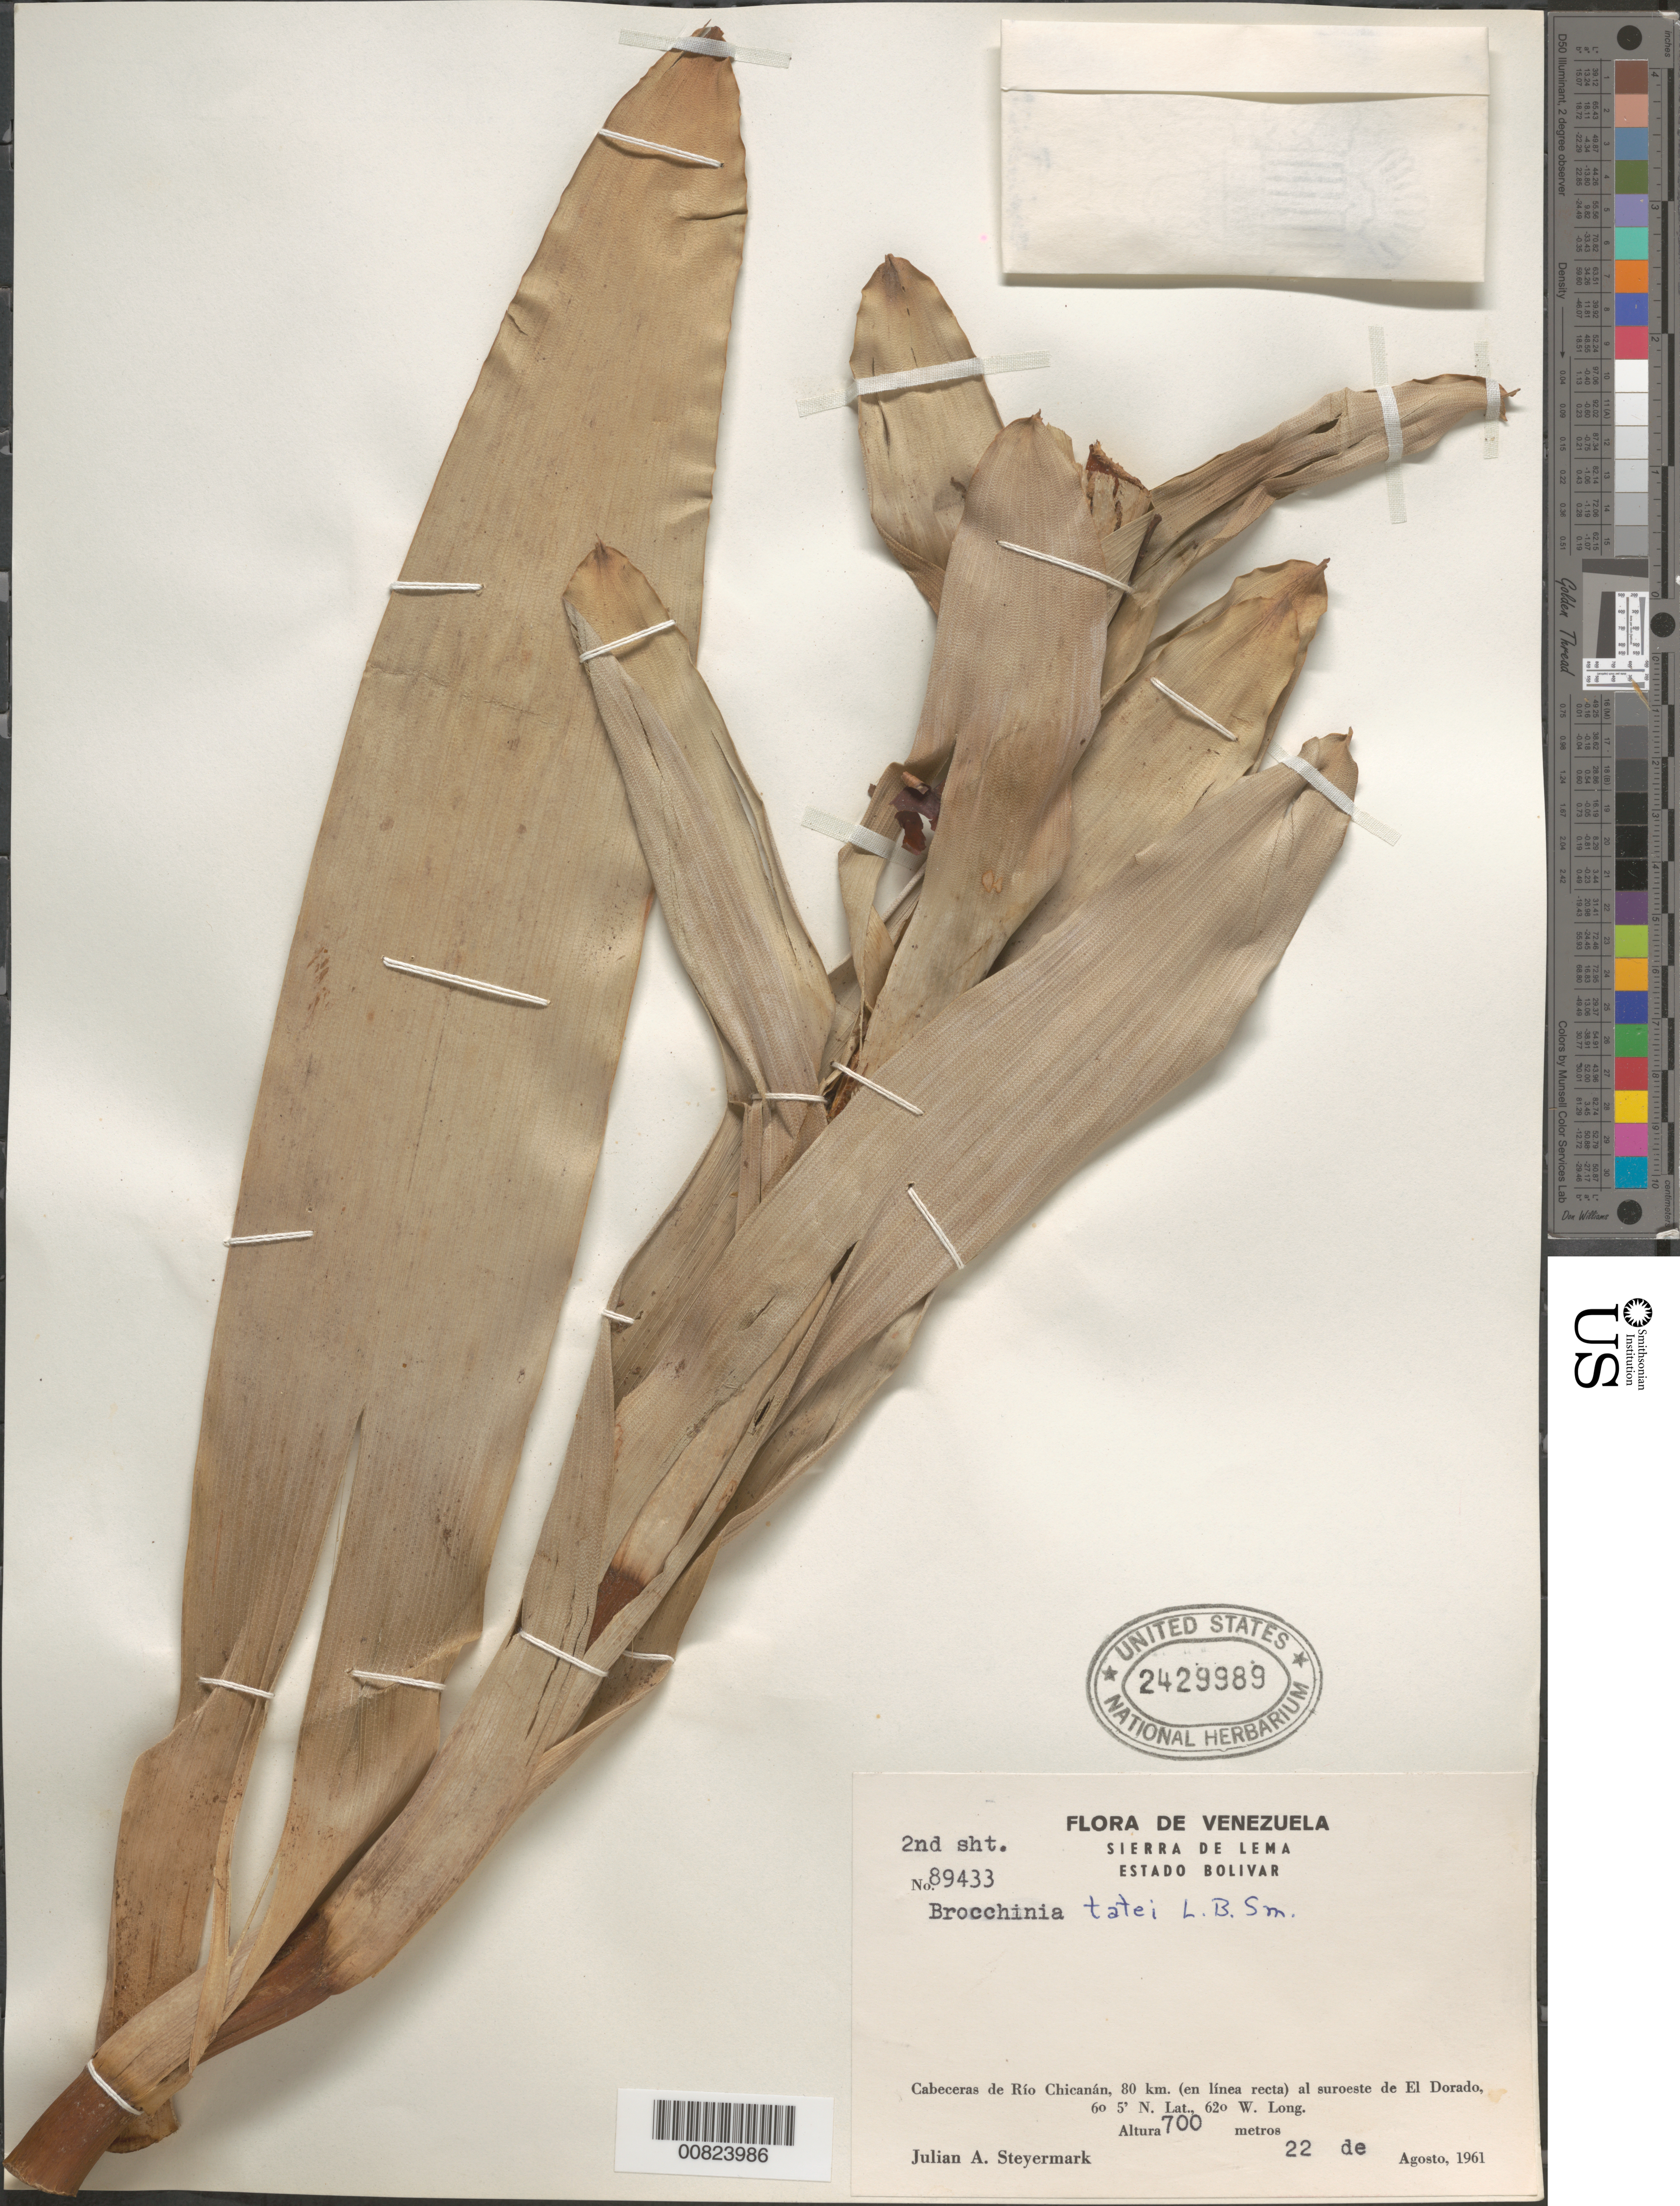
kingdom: Plantae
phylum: Tracheophyta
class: Liliopsida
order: Poales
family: Bromeliaceae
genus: Brocchinia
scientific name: Brocchinia tatei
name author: L.B. Sm.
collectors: J. Steyermark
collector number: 89433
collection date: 1961-08-22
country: Venezuela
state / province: Bolivar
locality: Sierra de Lema. Cabeceras de Río Chicanán, 80 km. (en línea recta) al suroeste de El Dorado.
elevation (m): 700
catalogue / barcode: US 2429989